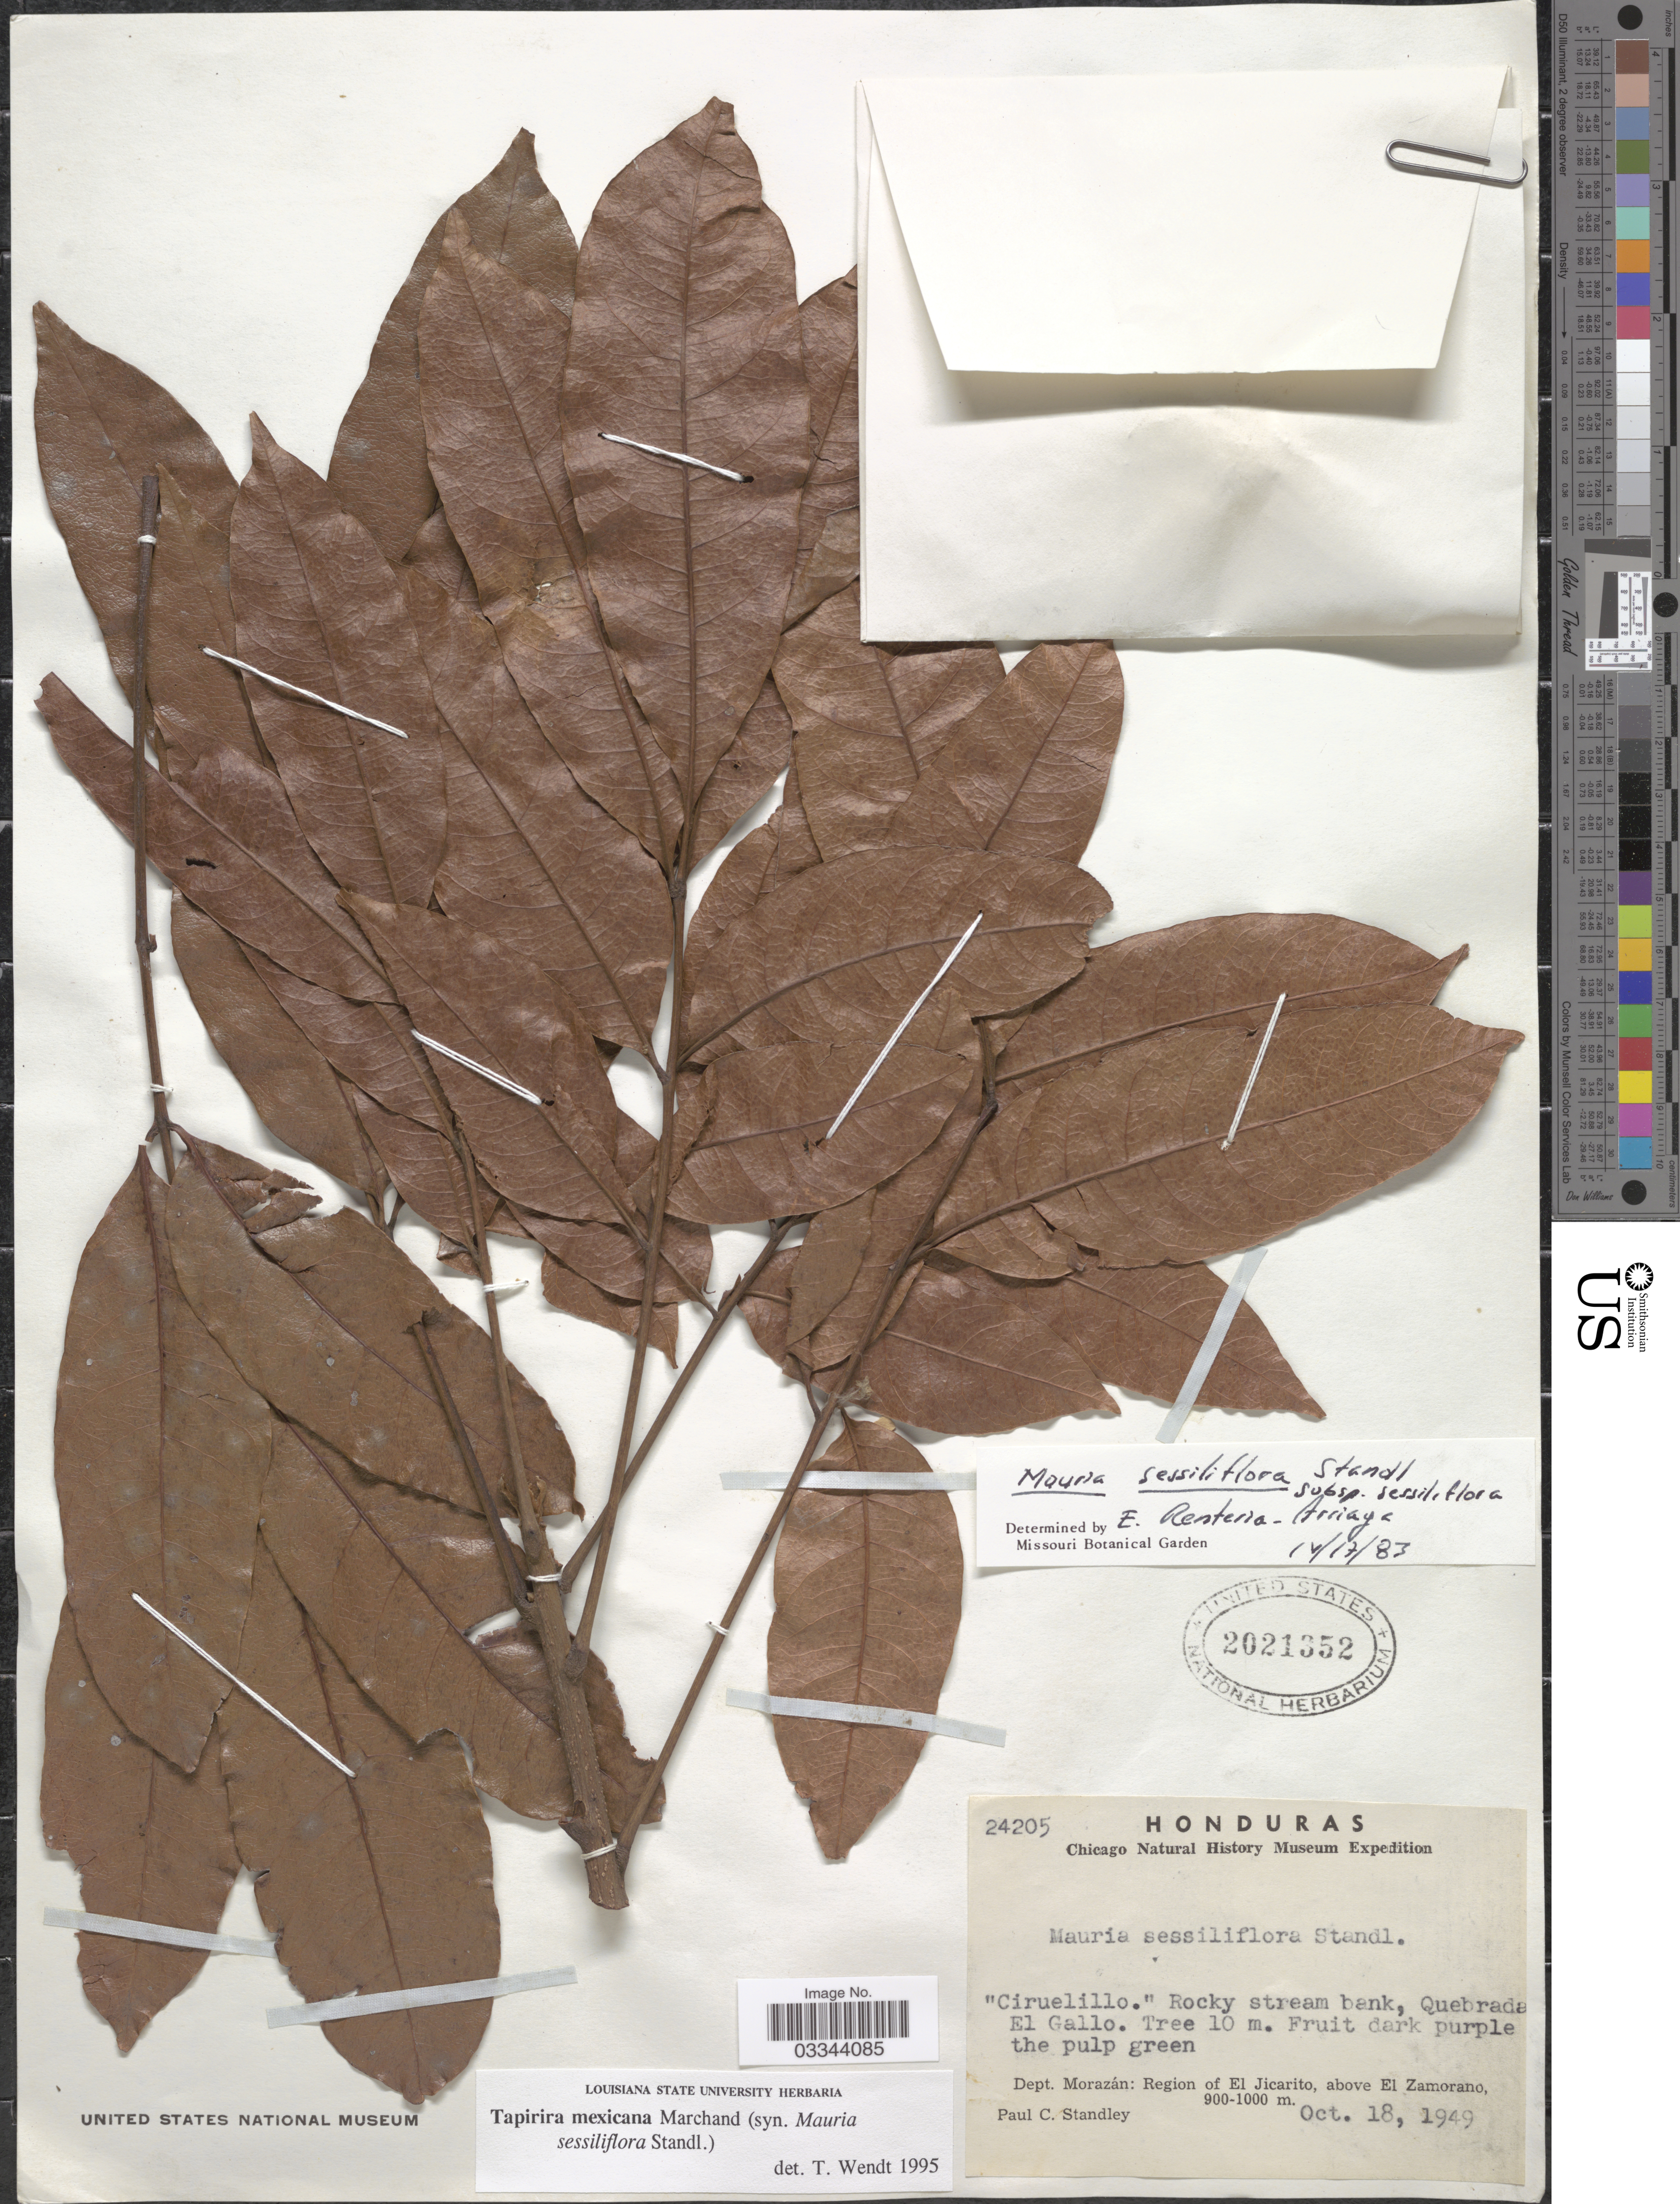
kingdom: Plantae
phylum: Tracheophyta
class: Magnoliopsida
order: Sapindales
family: Anacardiaceae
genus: Tapirira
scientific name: Tapirira mexicana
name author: Marchand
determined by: Mitchell, John D.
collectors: P. C. Standley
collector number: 24205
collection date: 1949-10-18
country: Honduras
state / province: Fco. Morazán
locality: Quebrada El Gallo. Dept. Morazán: Region of El Jicarito, above El Zamorano.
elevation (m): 900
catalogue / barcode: US 2021352